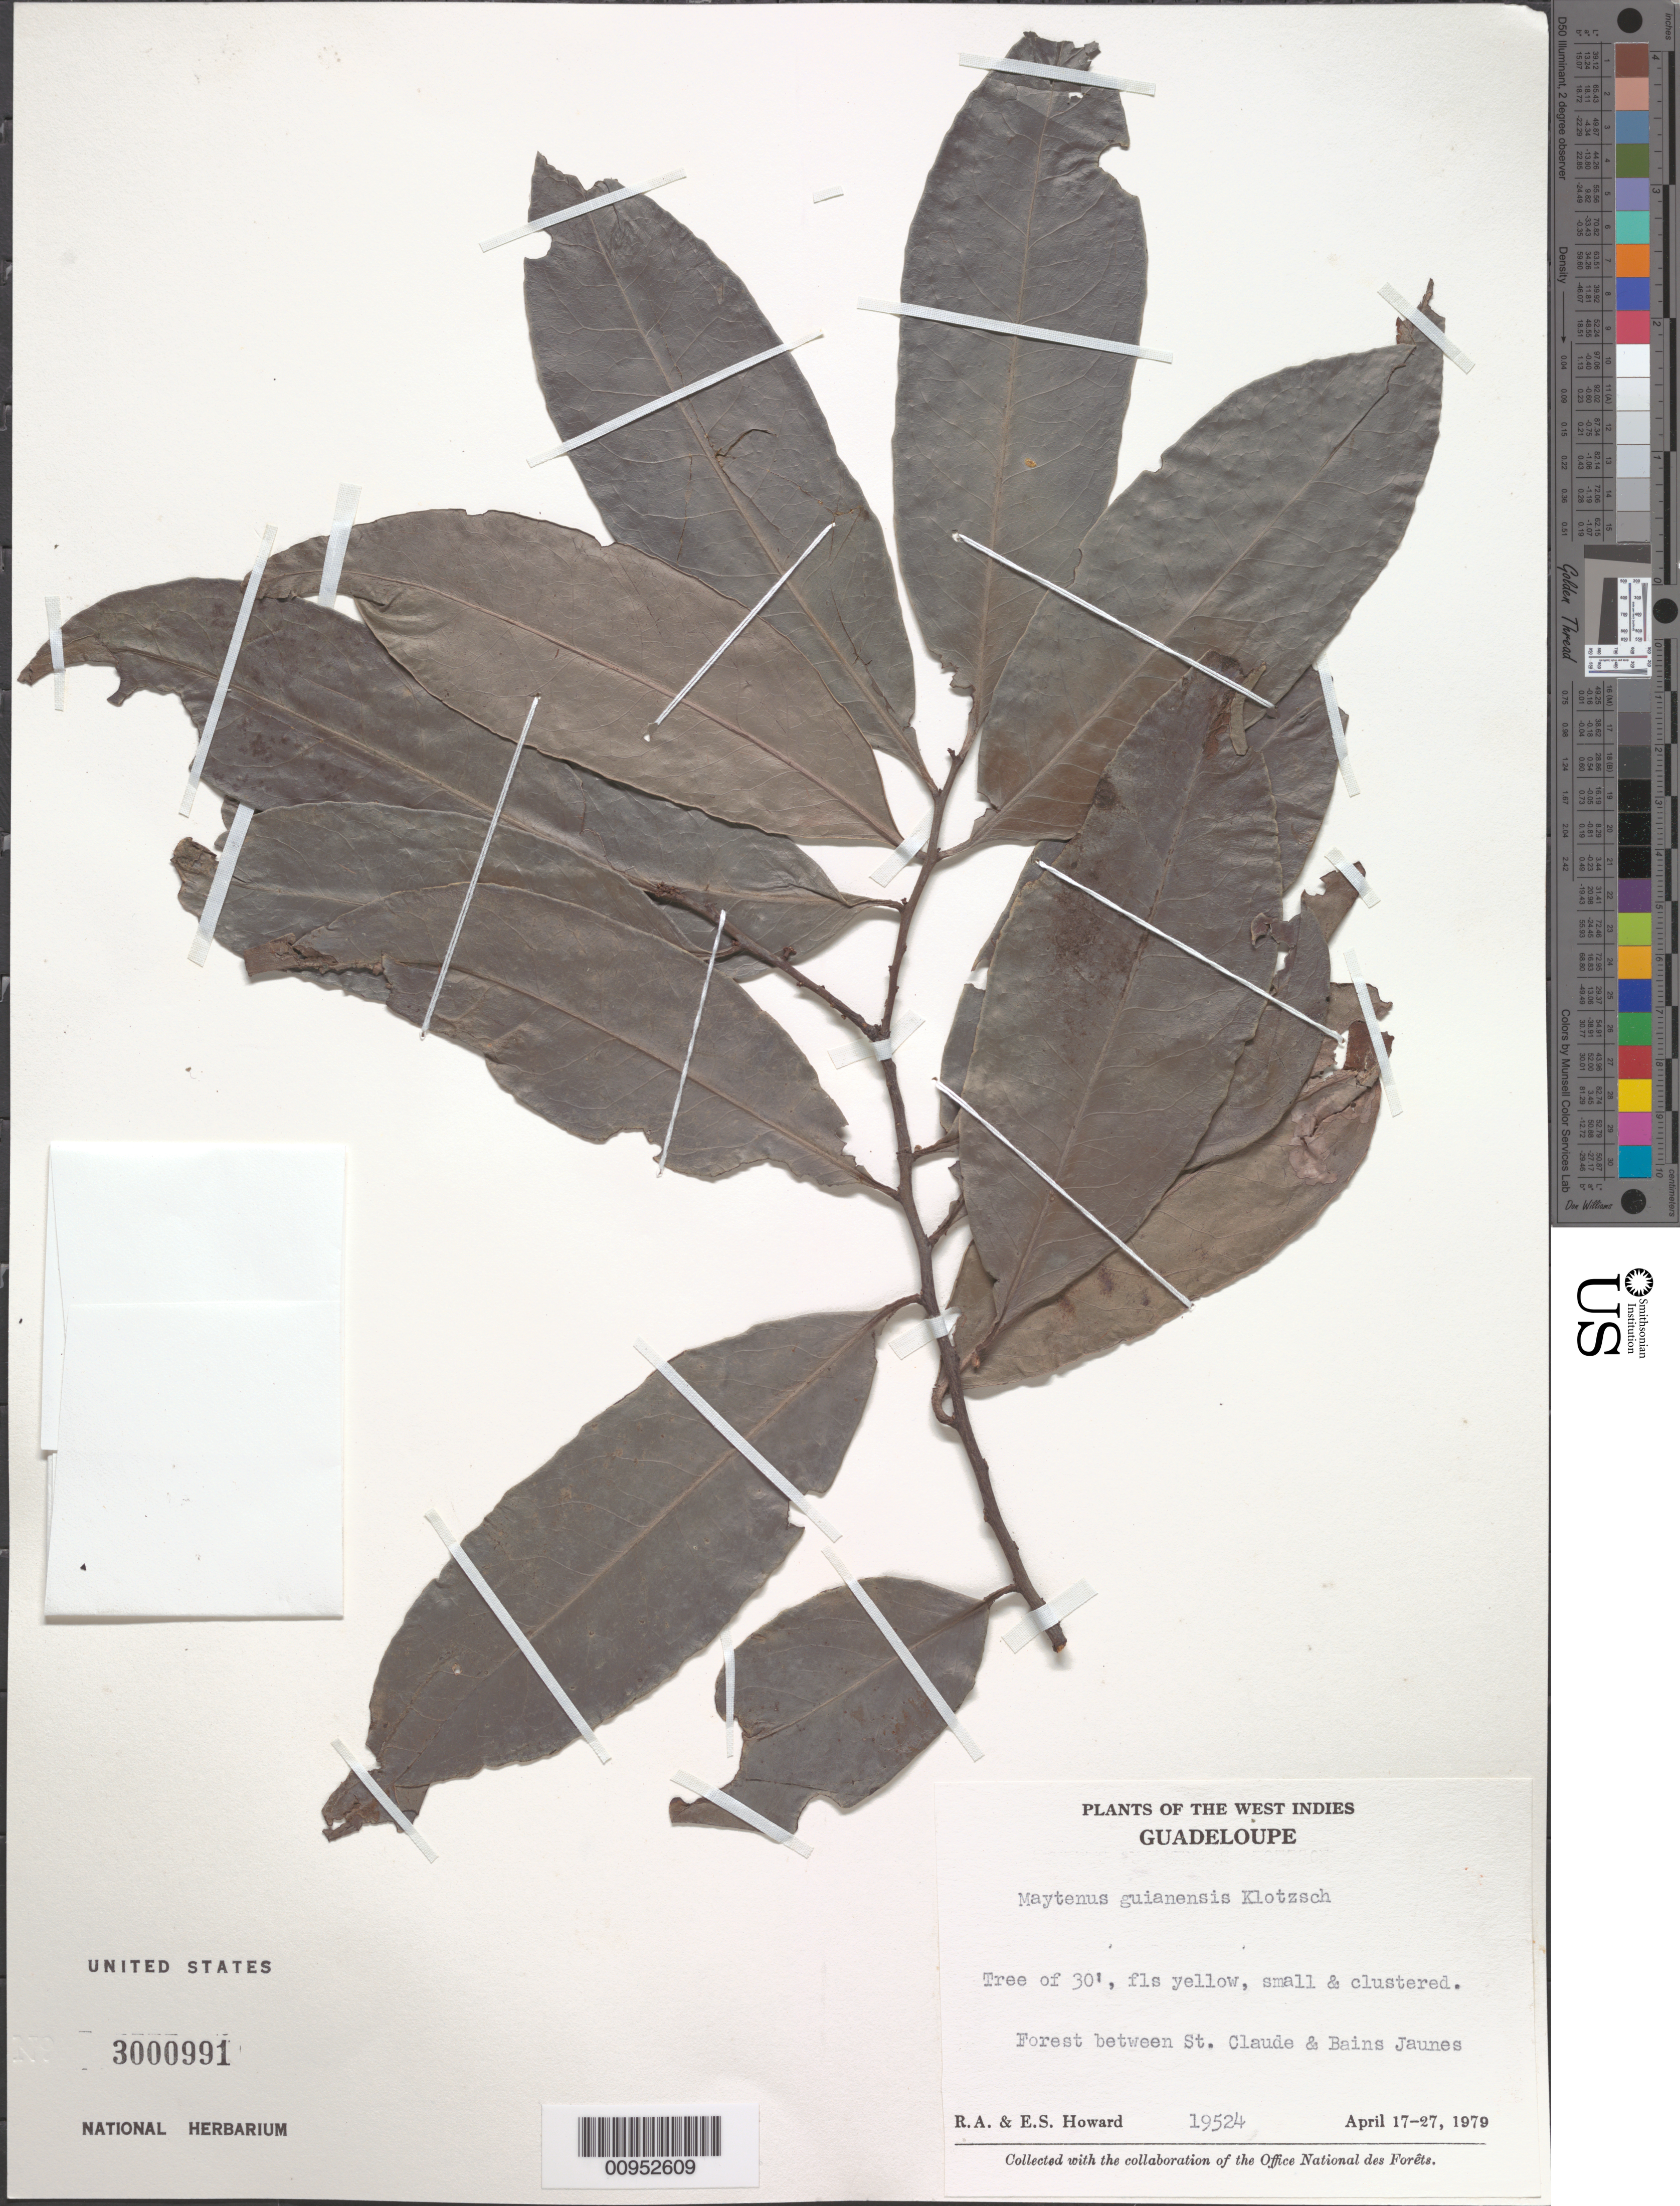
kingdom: Plantae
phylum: Tracheophyta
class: Magnoliopsida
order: Celastrales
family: Celastraceae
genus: Maytenus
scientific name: Maytenus guianensis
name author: Klotzsch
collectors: R. A. Howard & E. S. Howard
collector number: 19524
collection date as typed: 17 Apr 1979 to 27 Apr 1979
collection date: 1979-04-17/1979-04-27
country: Guadeloupe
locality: Between St. Claude and Bains Jaunes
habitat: Forest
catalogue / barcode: US 3000991